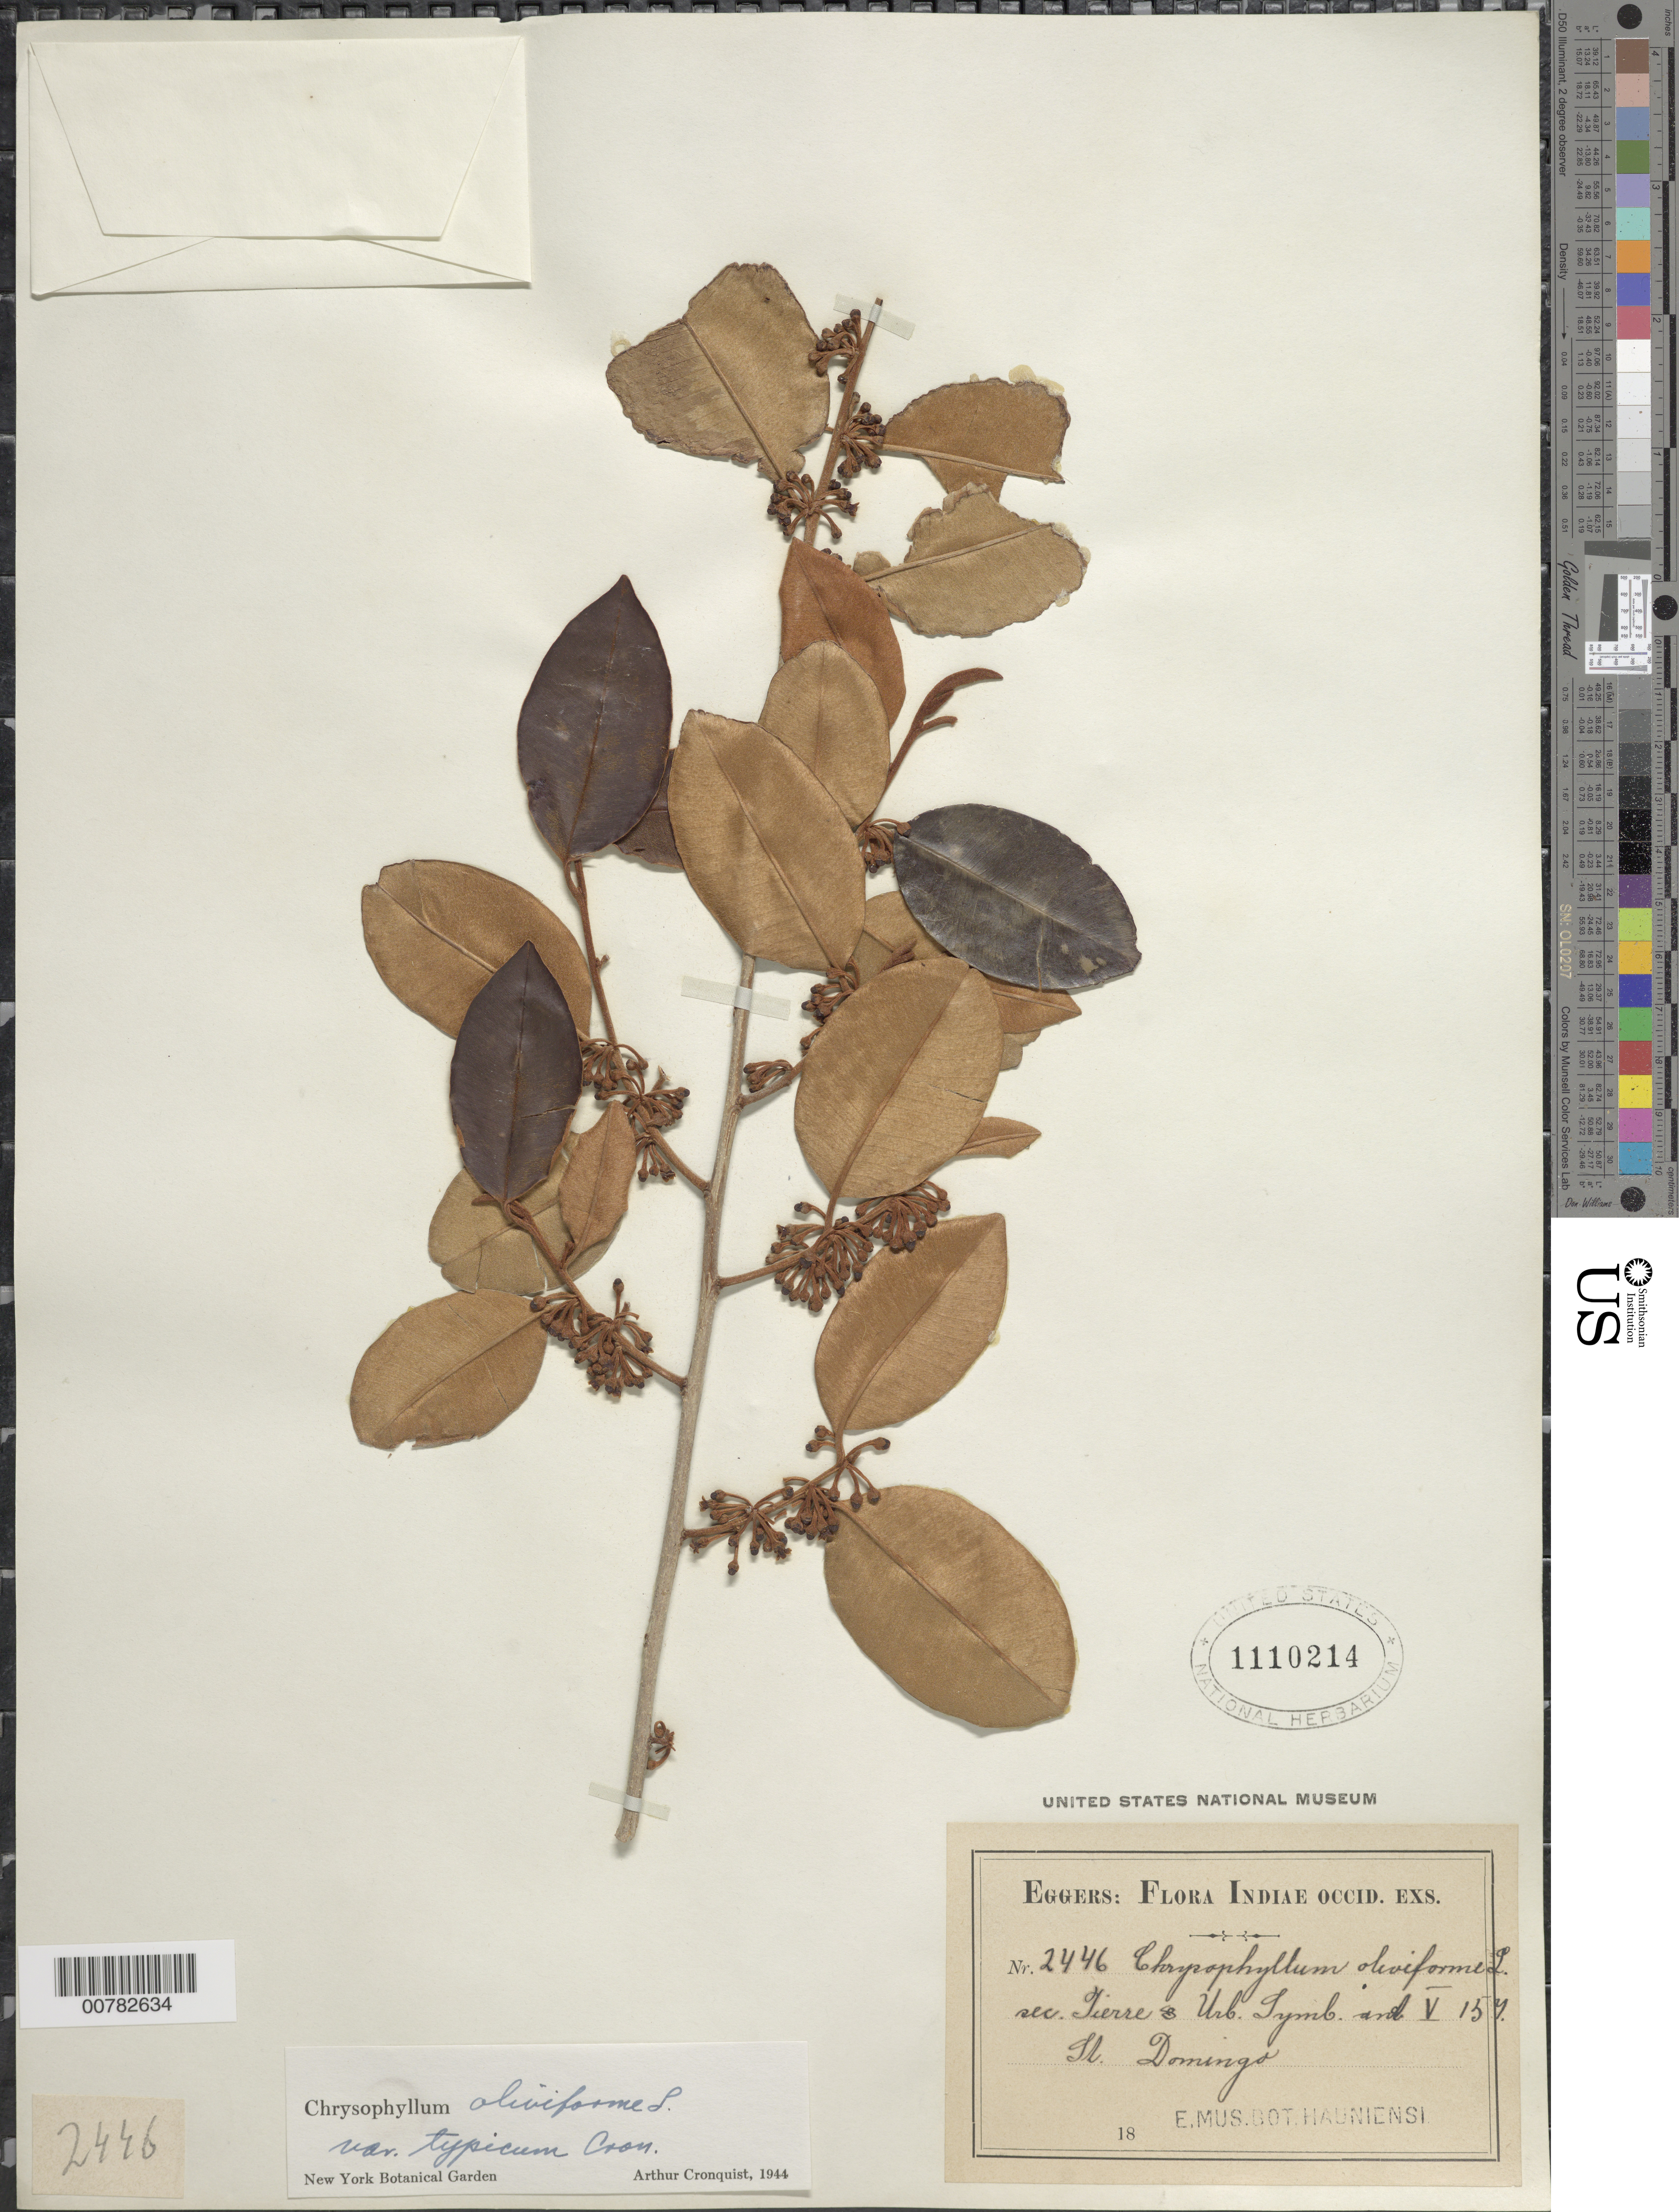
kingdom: Plantae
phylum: Tracheophyta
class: Magnoliopsida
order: Ericales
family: Sapotaceae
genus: Chrysophyllum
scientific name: Chrysophyllum oliviforme subsp. oliviforme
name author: L.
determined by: Cronquist, A. J.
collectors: H. F. A. von Eggers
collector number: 2446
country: Dominican Republic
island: Hispaniola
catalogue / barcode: US 1110214